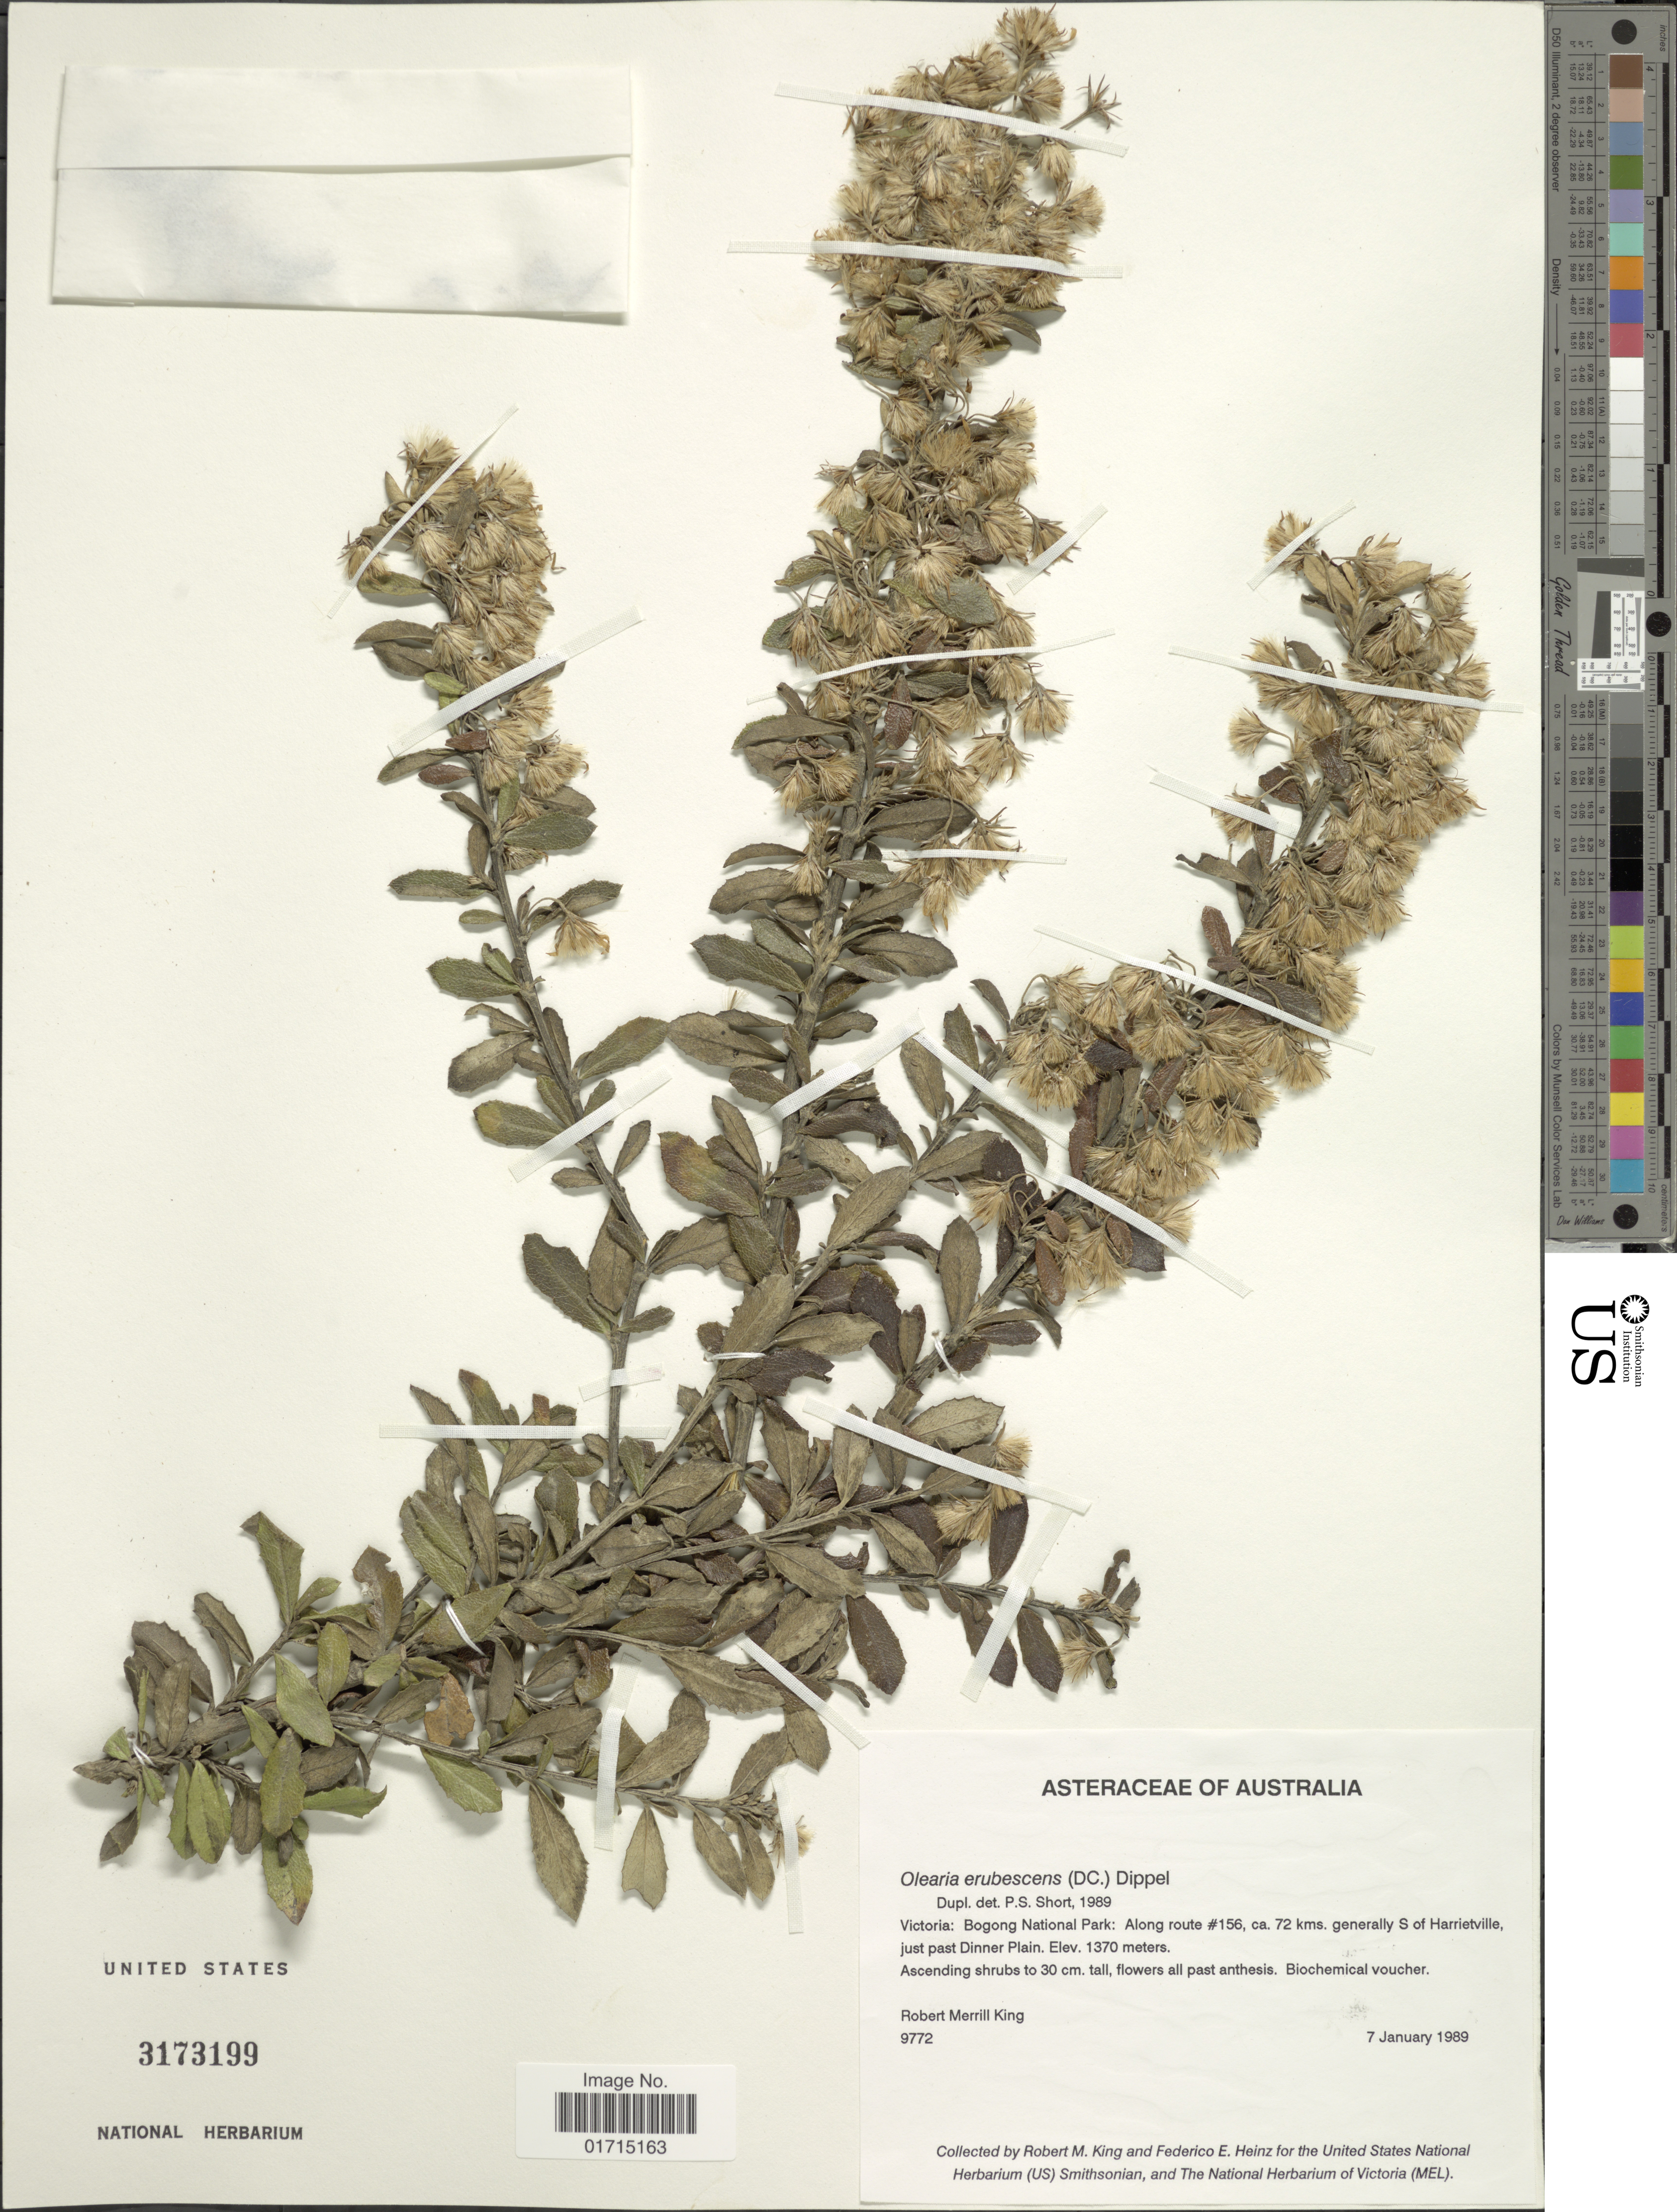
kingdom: Plantae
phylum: Tracheophyta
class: Magnoliopsida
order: Asterales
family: Asteraceae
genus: Olearia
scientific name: Olearia erubescens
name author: (DC.) Dippel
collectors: R. M. King & F. Heinz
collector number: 9772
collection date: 1989-01-07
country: Australia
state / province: Victoria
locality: Victoria: Bogong National Park: Along route #156, ca. 72 kms. generally S of Harrietville, just past Dinner Plain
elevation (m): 1370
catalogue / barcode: US 3173199